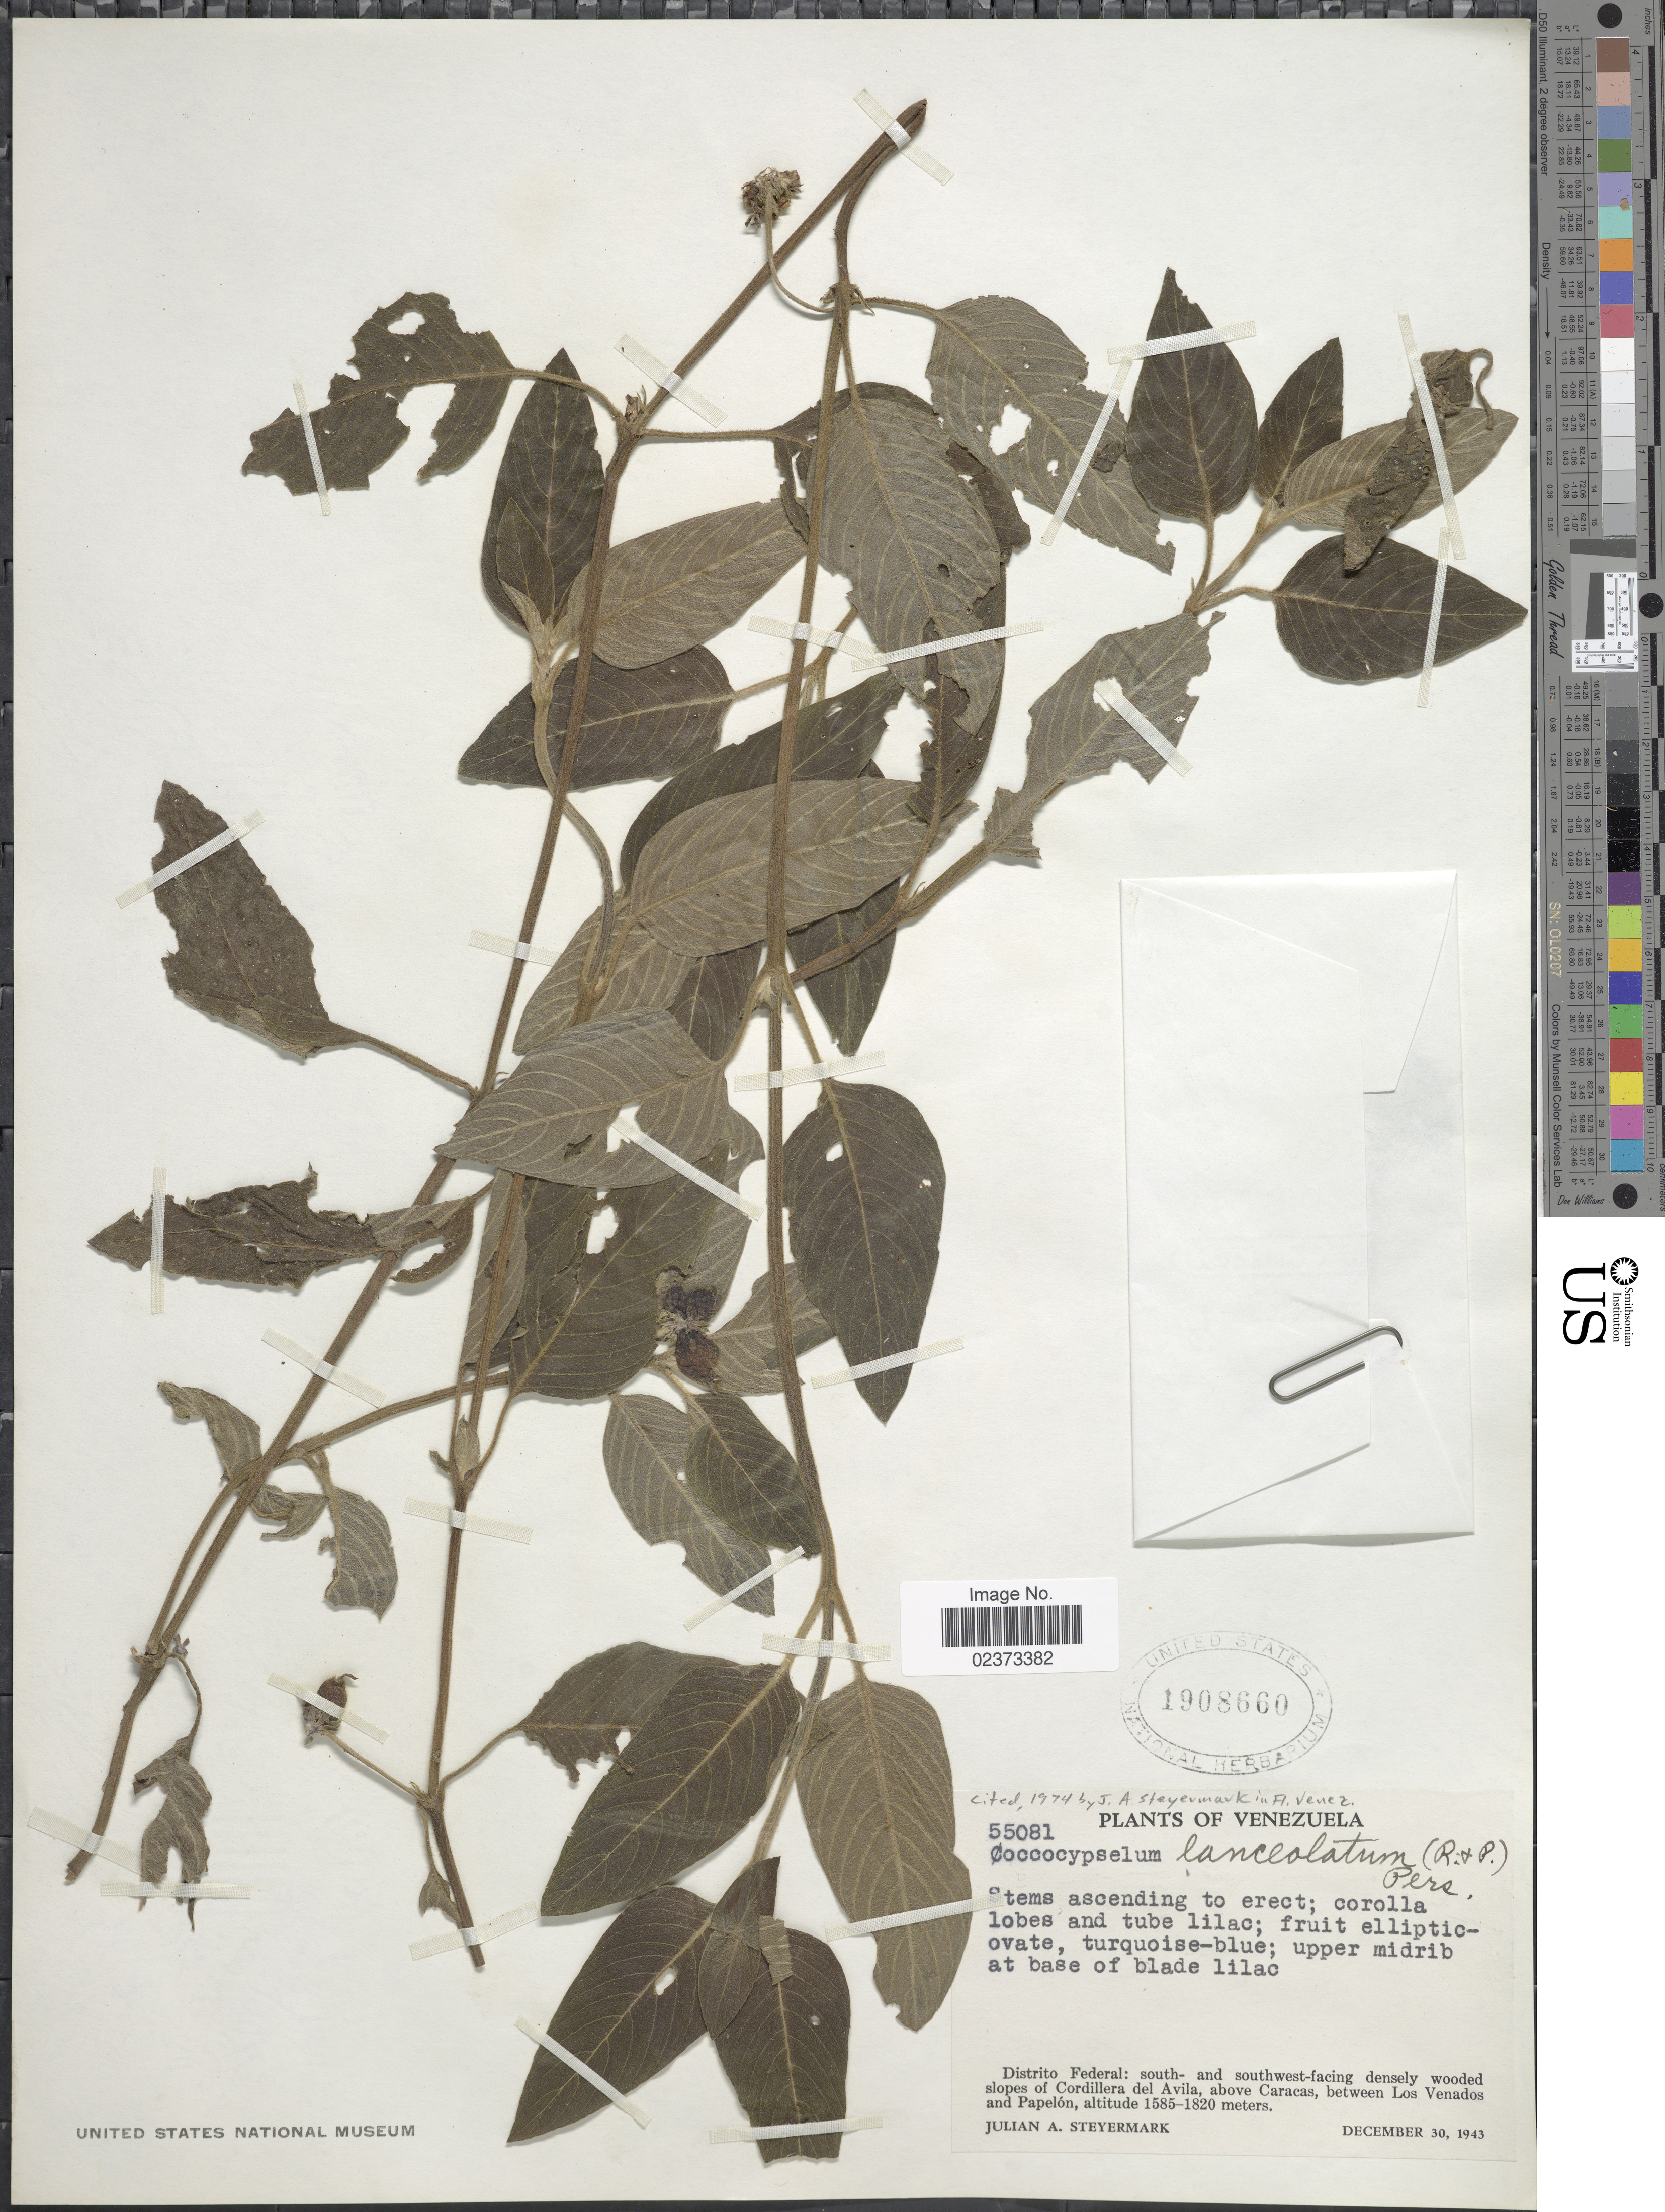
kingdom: Plantae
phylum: Tracheophyta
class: Magnoliopsida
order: Gentianales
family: Rubiaceae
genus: Coccocypselum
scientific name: Coccocypselum lanceolatum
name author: (Ruiz & Pav.) Pers.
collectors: J. Steyermark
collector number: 55081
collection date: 1943-12-30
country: Venezuela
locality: Distrito Federal, South-and southwest-facing densely wooded slopes of Cordillera del Avila, above Caracas, between Los Venados and Papelon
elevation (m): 1585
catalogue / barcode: US 1908660